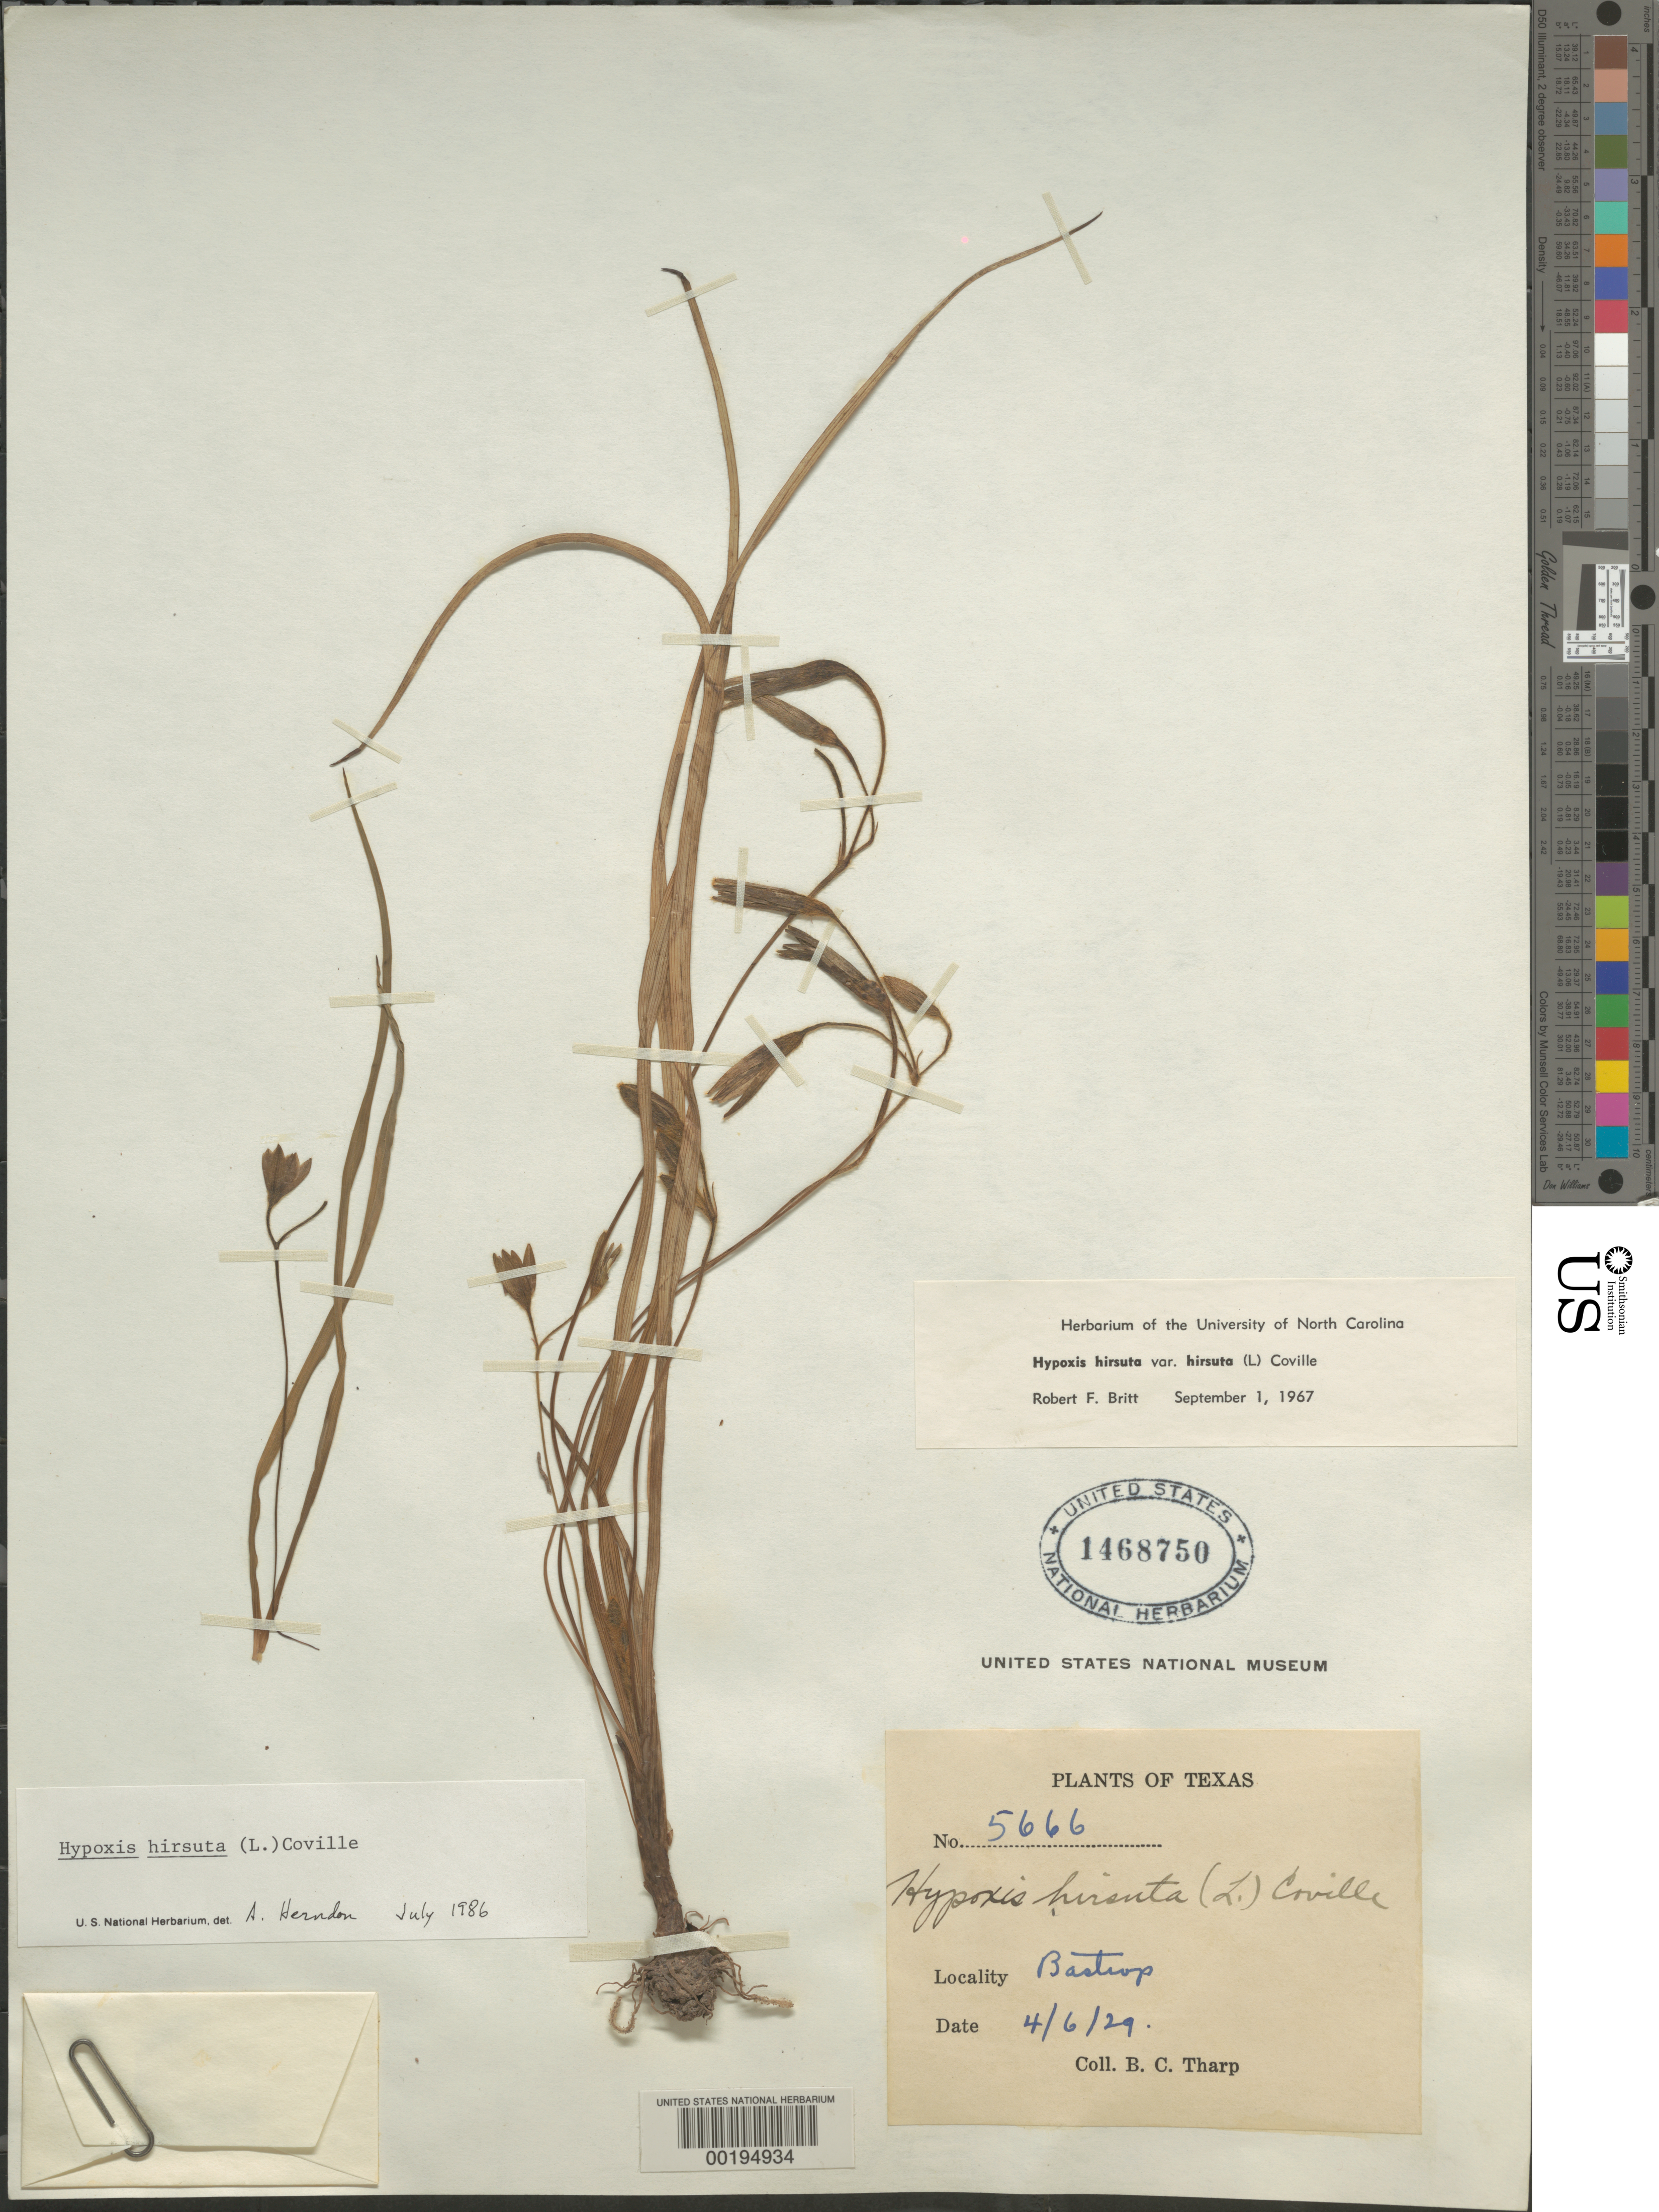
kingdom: Plantae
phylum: Tracheophyta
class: Liliopsida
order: Asparagales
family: Hypoxidaceae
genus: Hypoxis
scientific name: Hypoxis hirsuta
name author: (L.) Coville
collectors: B. C. Tharp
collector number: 5666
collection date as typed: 06 Apr 1929 or 04 Jun 1929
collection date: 1929-04-06 or 1929-06-04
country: United States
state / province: Texas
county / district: Bastrop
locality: Bastrop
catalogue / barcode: US 1468750